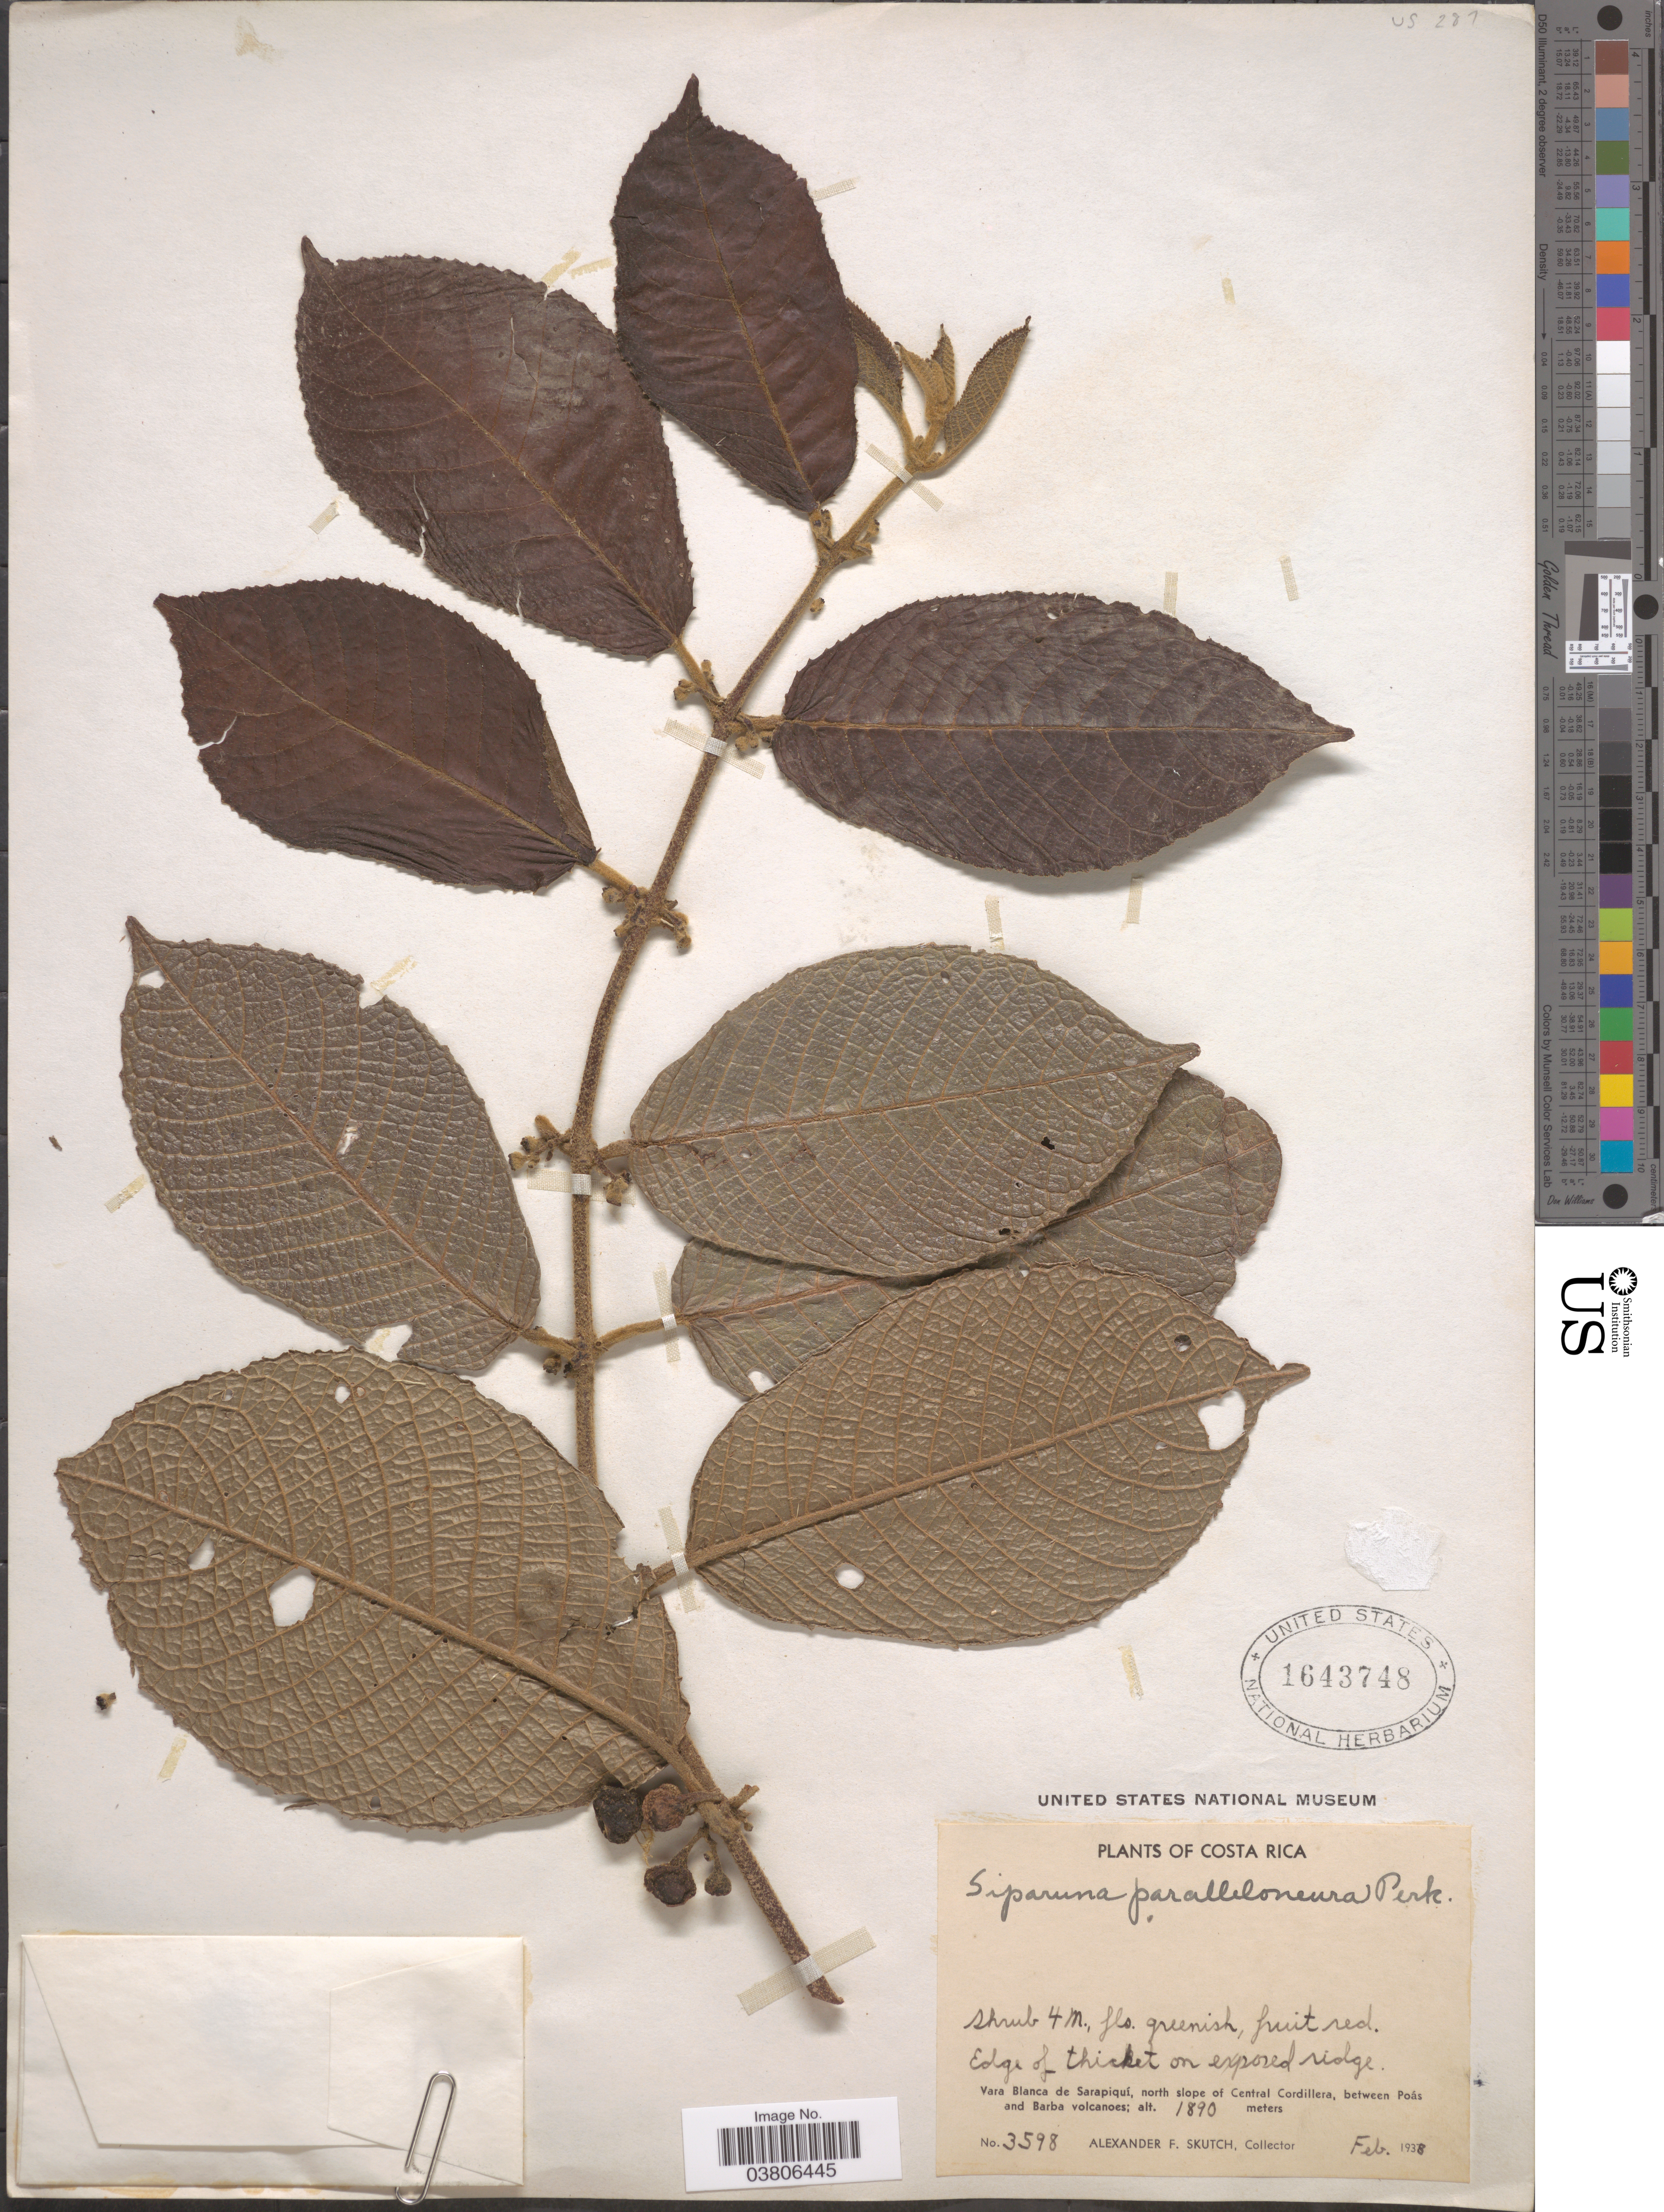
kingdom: Plantae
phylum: Tracheophyta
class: Magnoliopsida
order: Laurales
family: Siparunaceae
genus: Siparuna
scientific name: Siparuna paralleloneura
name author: Perkins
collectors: A. F. Skutch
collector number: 3598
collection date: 1938-02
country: Costa Rica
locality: Vara Blanca de Sarapiquí, north slope of Central Cordillera, between Poás and Barba volcanoes.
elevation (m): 1890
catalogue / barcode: US 1643748